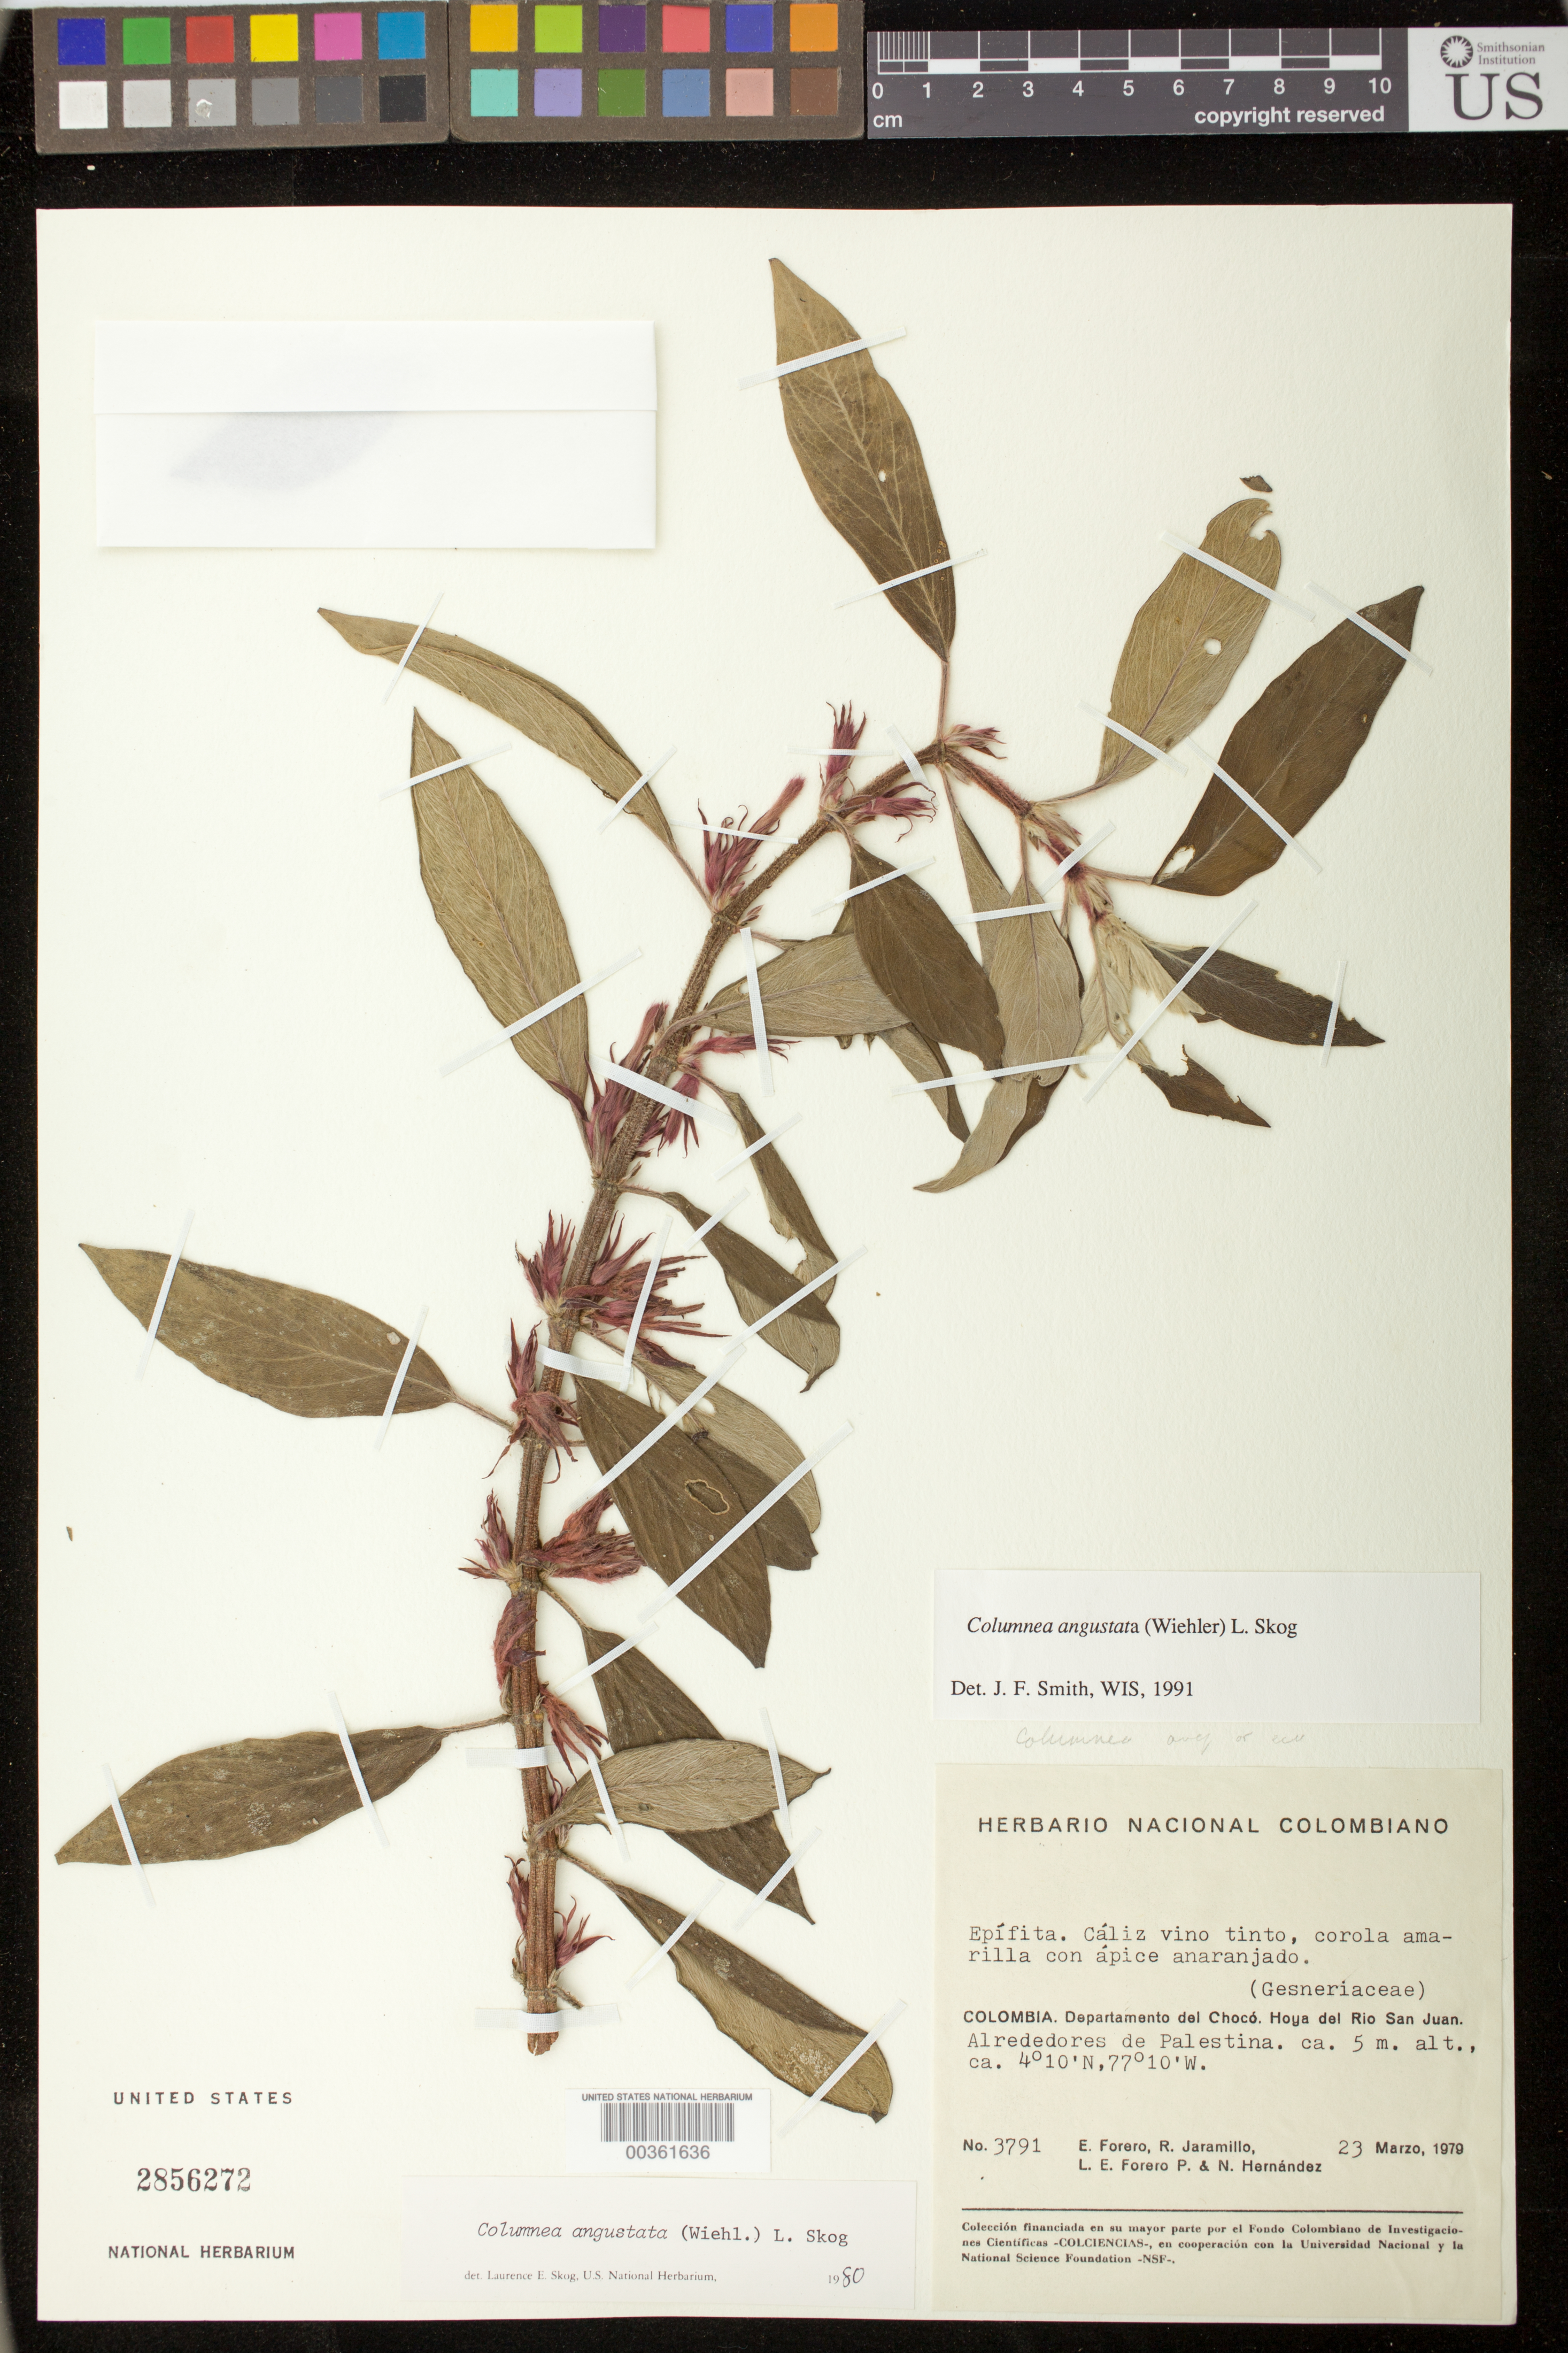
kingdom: Plantae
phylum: Tracheophyta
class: Magnoliopsida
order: Lamiales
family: Gesneriaceae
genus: Columnea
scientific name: Columnea angustata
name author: (Wiehler) L.E. Skog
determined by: Skog, Laurence E.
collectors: E. Forero, R. Jaramillo M., L. E. Forero & N. Hernandez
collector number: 3791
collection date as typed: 23 Mar 1979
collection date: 1979-03-23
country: Colombia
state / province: Chocó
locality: Hoya del Rio San Juan, alrededores de Palestina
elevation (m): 5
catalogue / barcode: US 2856272